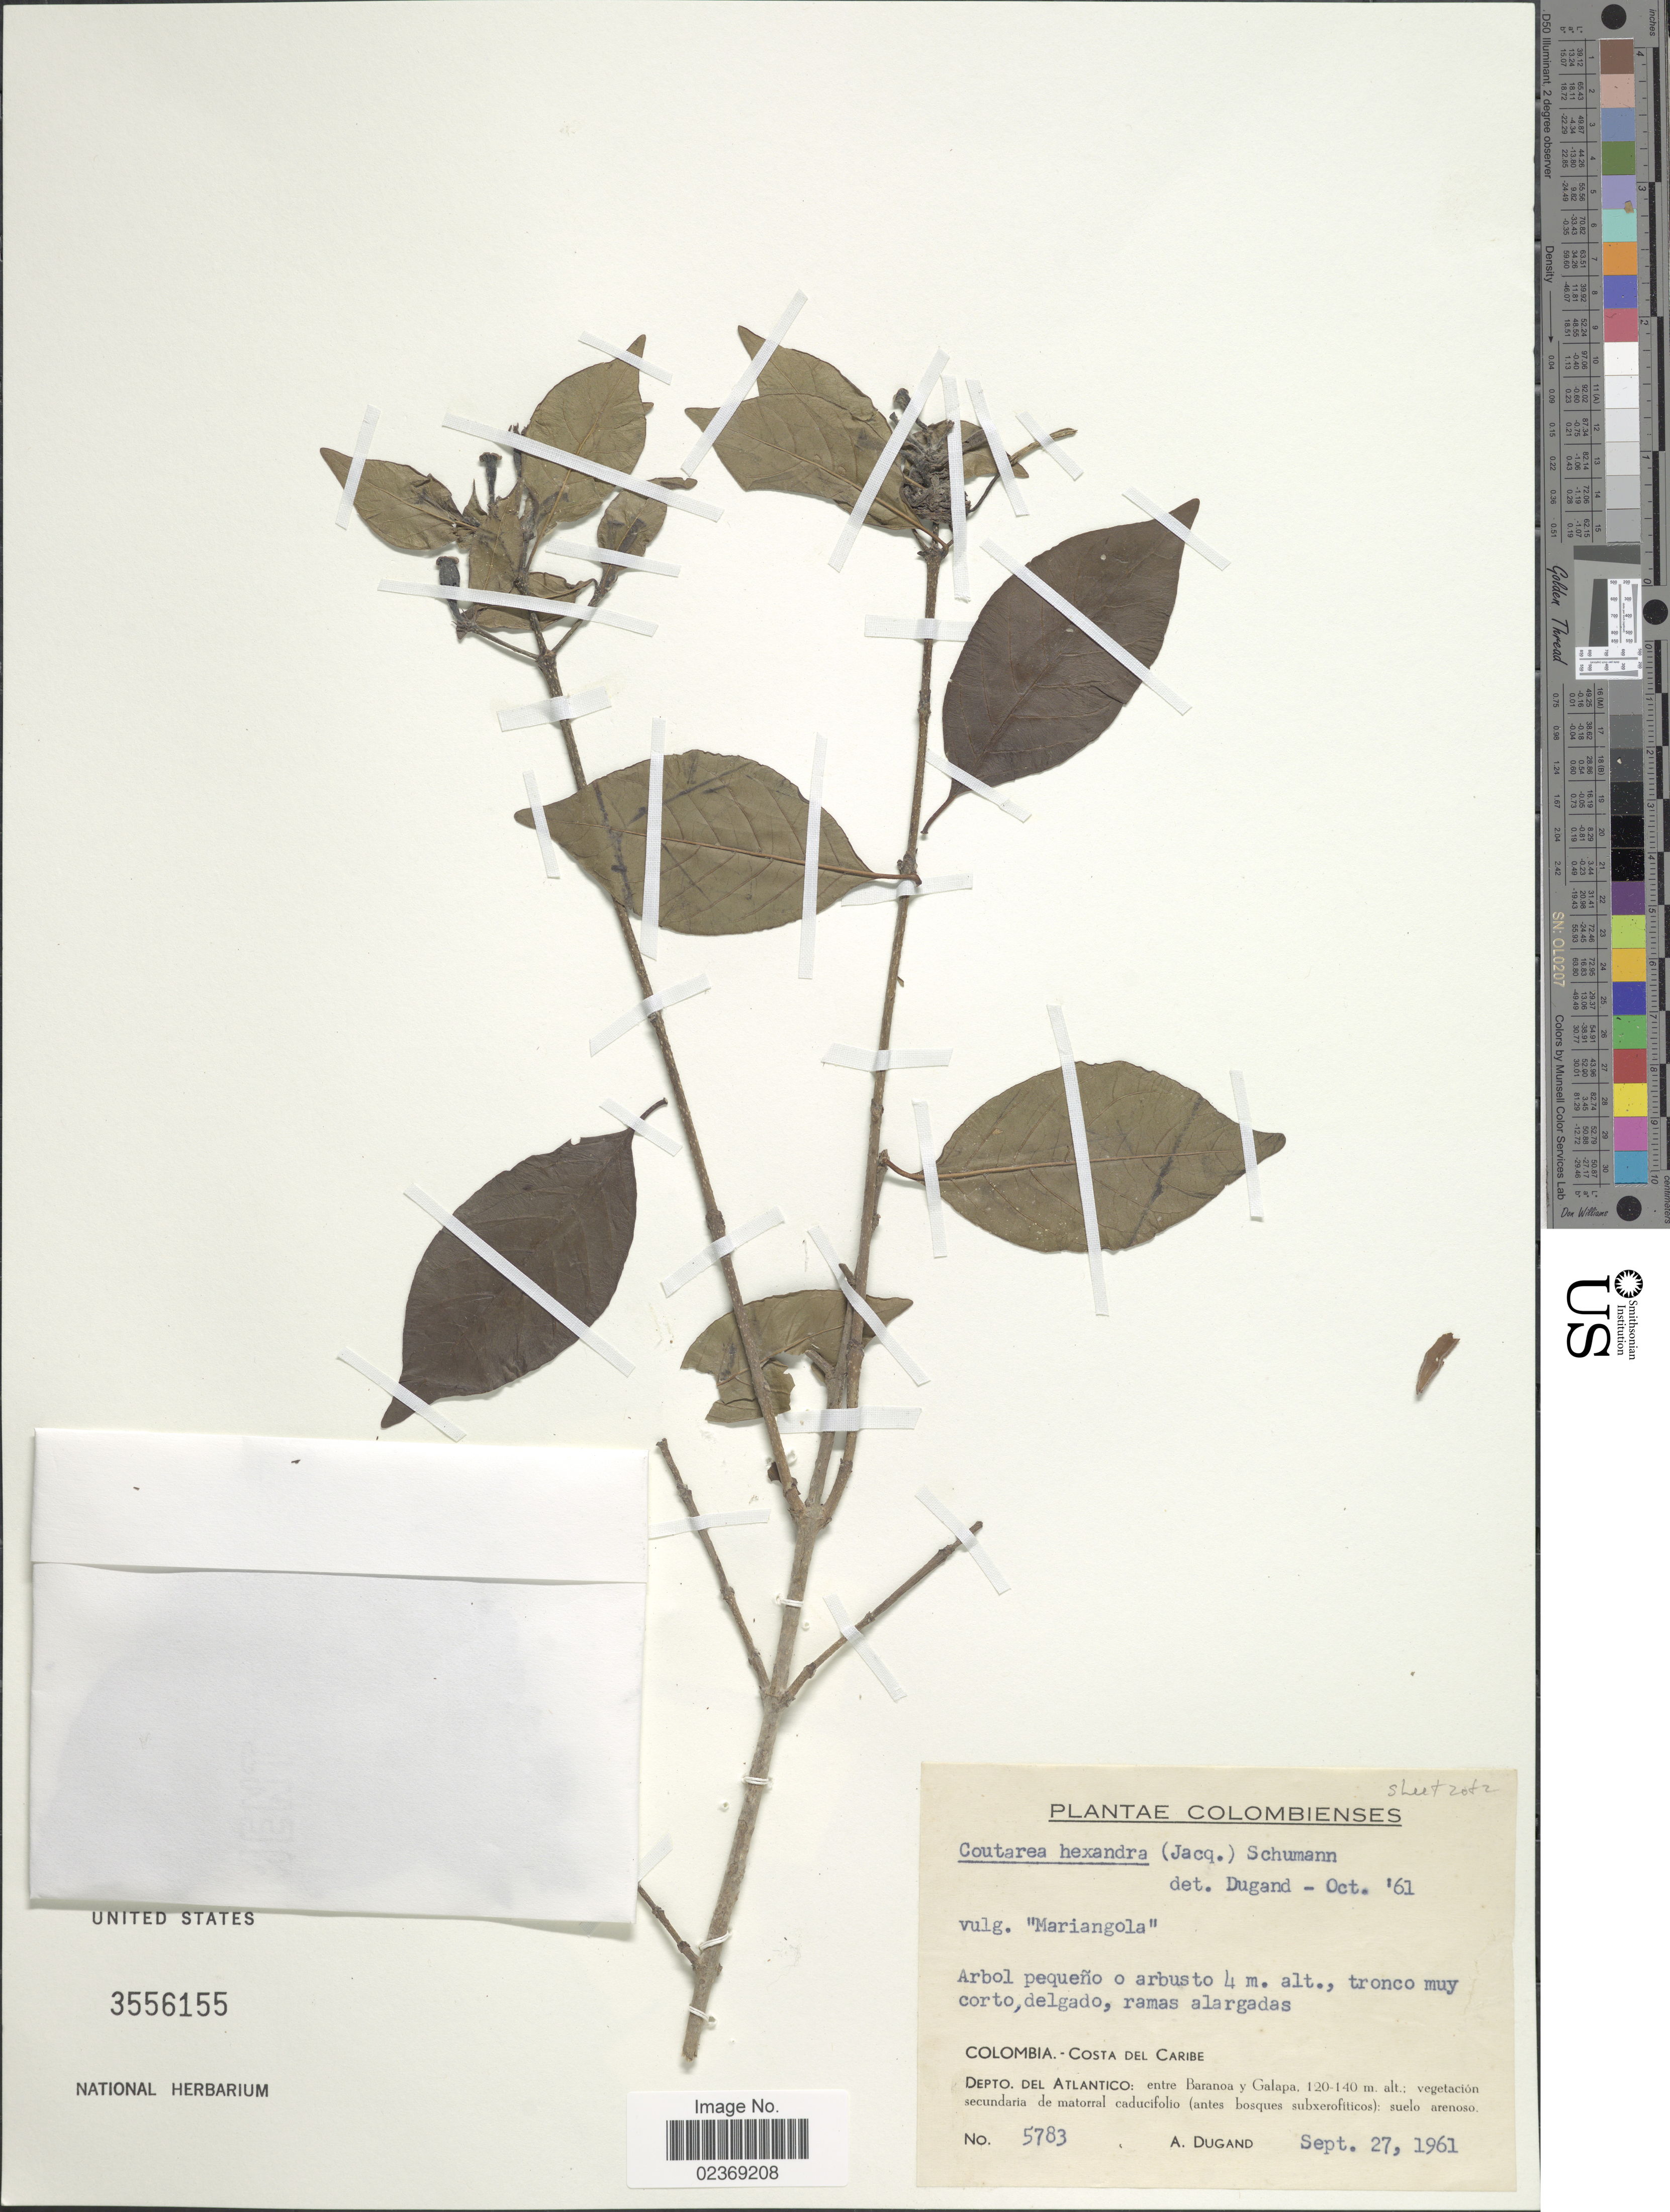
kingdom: Plantae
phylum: Tracheophyta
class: Magnoliopsida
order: Gentianales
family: Rubiaceae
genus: Coutarea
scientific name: Coutarea hexandra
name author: (Jacq.) K. Schum.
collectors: A. Dugand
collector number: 5783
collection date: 1961-09-27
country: Colombia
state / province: Atlántico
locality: Costa del Caribe. Depto. del Atlantico: entre Baranoa y Galapa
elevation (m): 120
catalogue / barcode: US 3556155